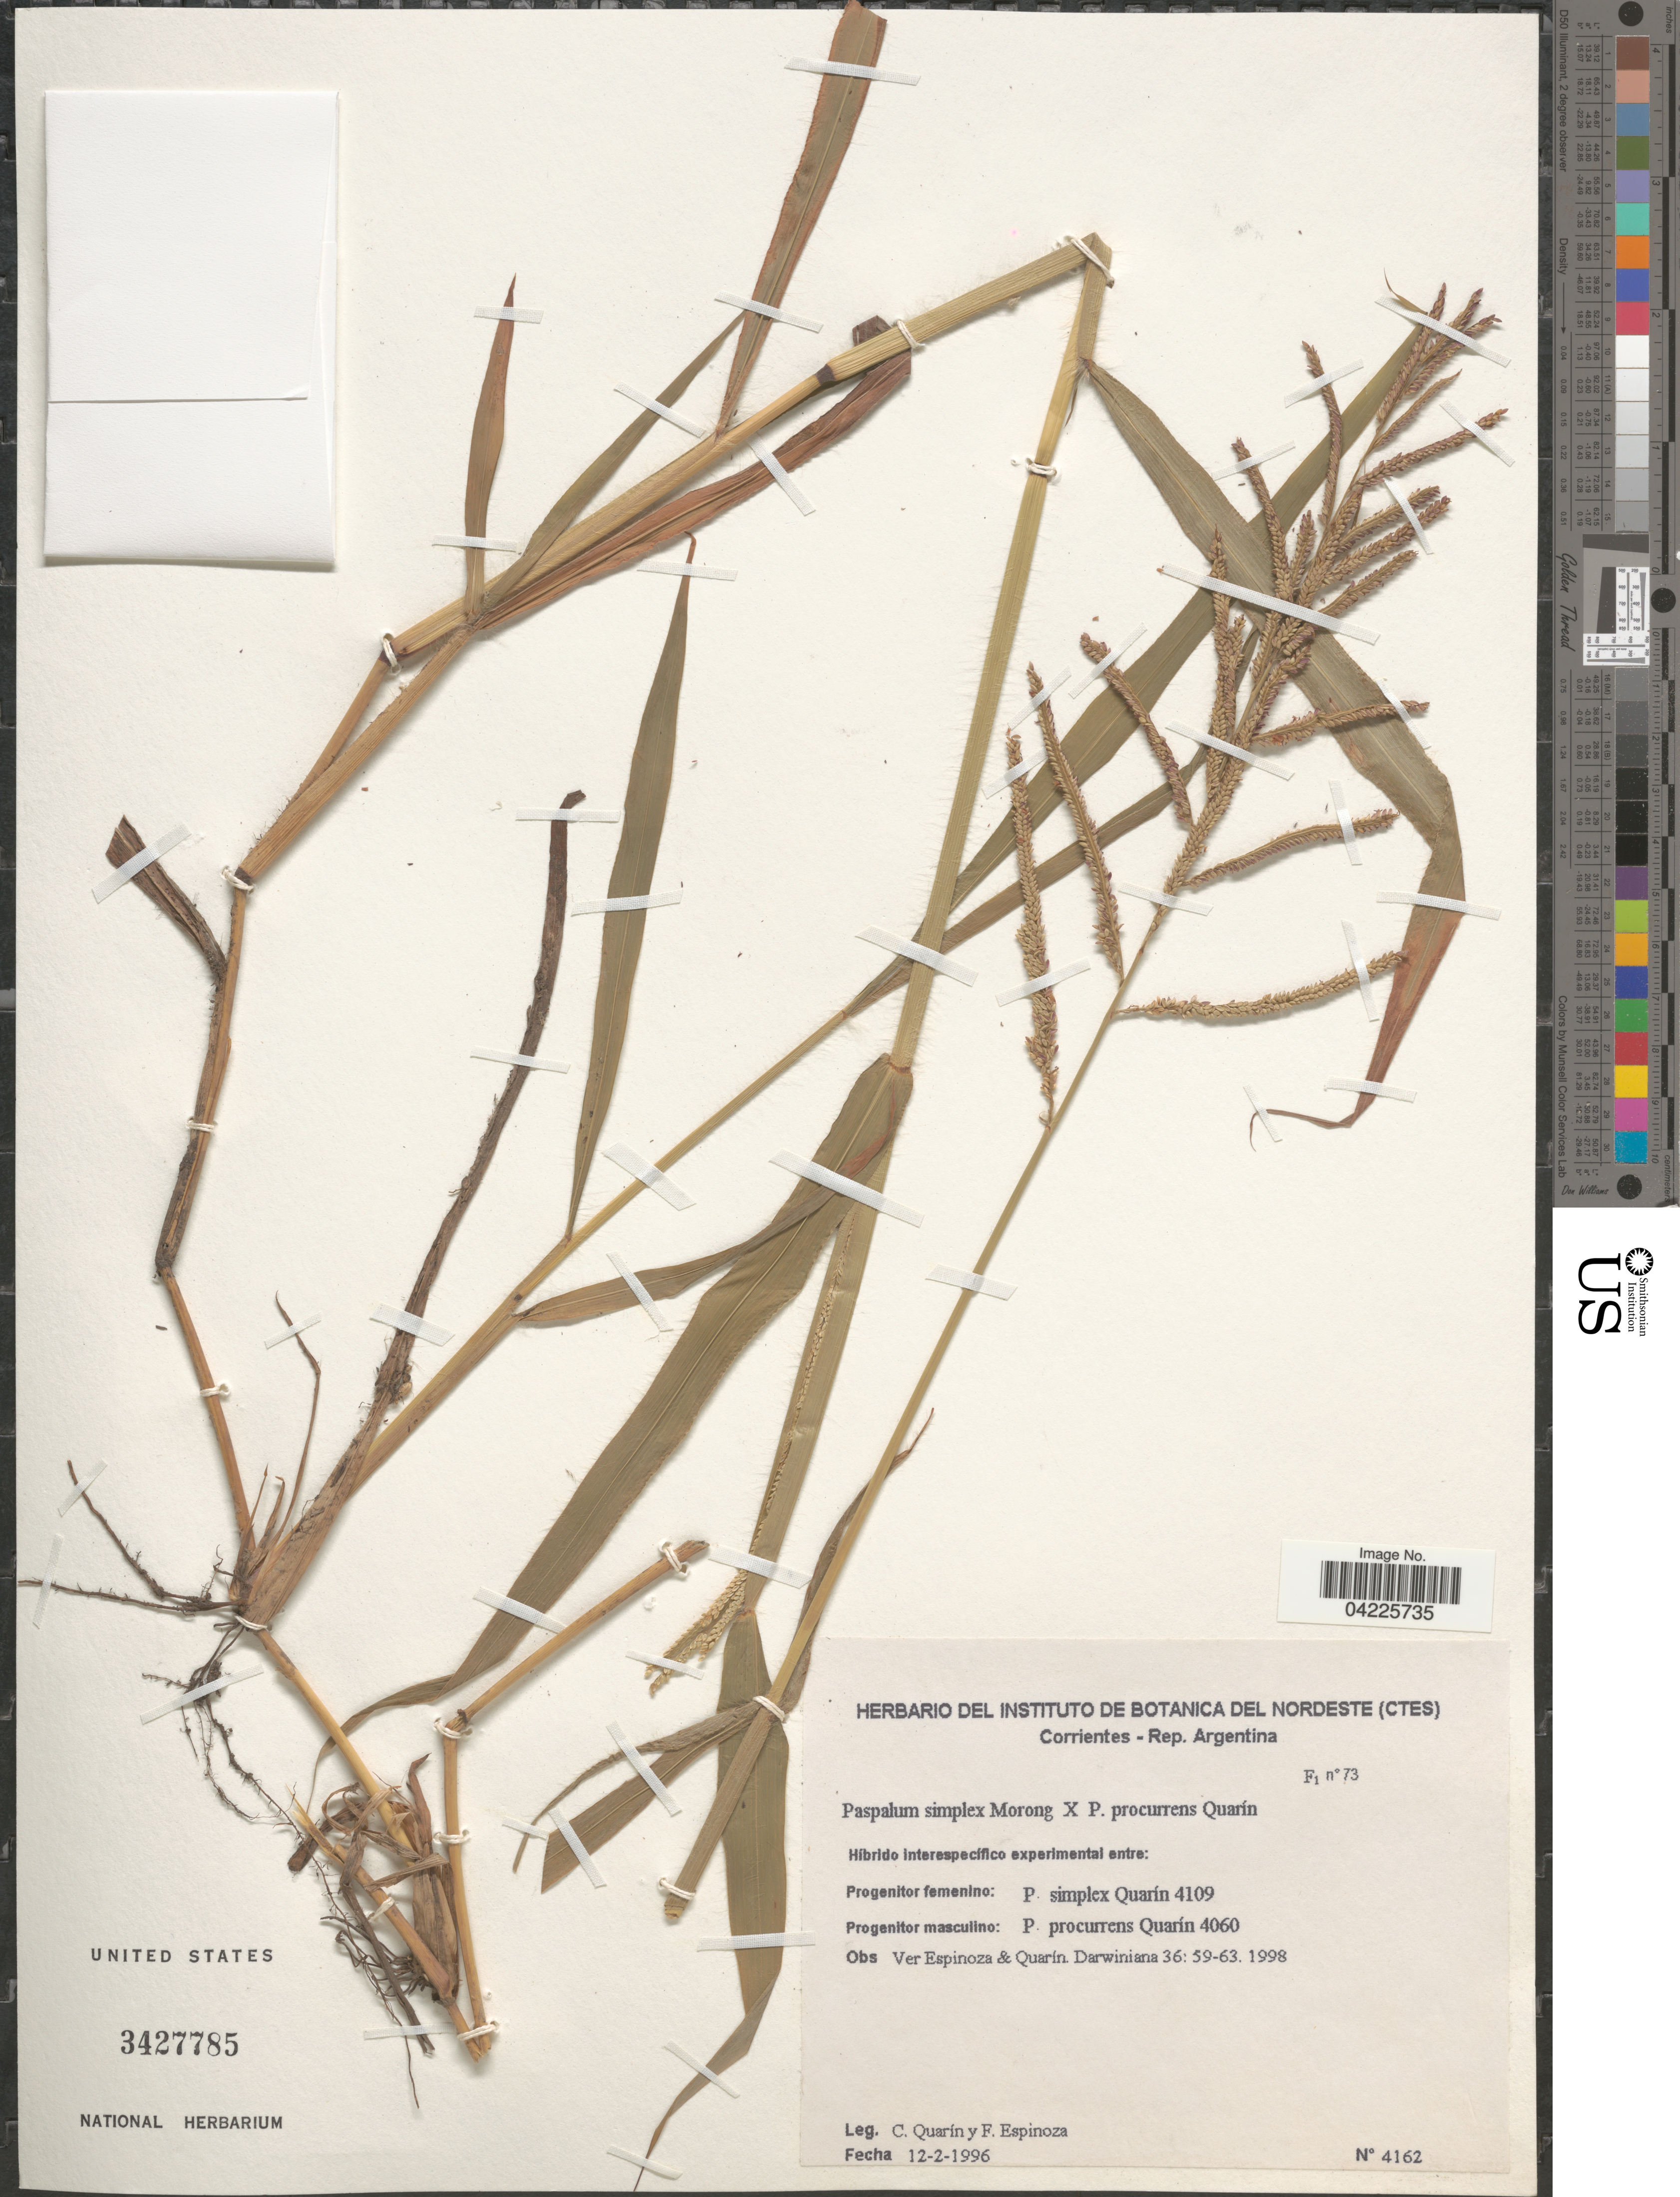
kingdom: Plantae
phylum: Tracheophyta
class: Liliopsida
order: Poales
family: Poaceae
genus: Paspalum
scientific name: Paspalum simplex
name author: Morong in Morong & Britton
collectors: C. Quarín & F. Espinoza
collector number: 4162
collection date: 1996-02-12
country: Argentina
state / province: Corrientes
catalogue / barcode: US 3427785